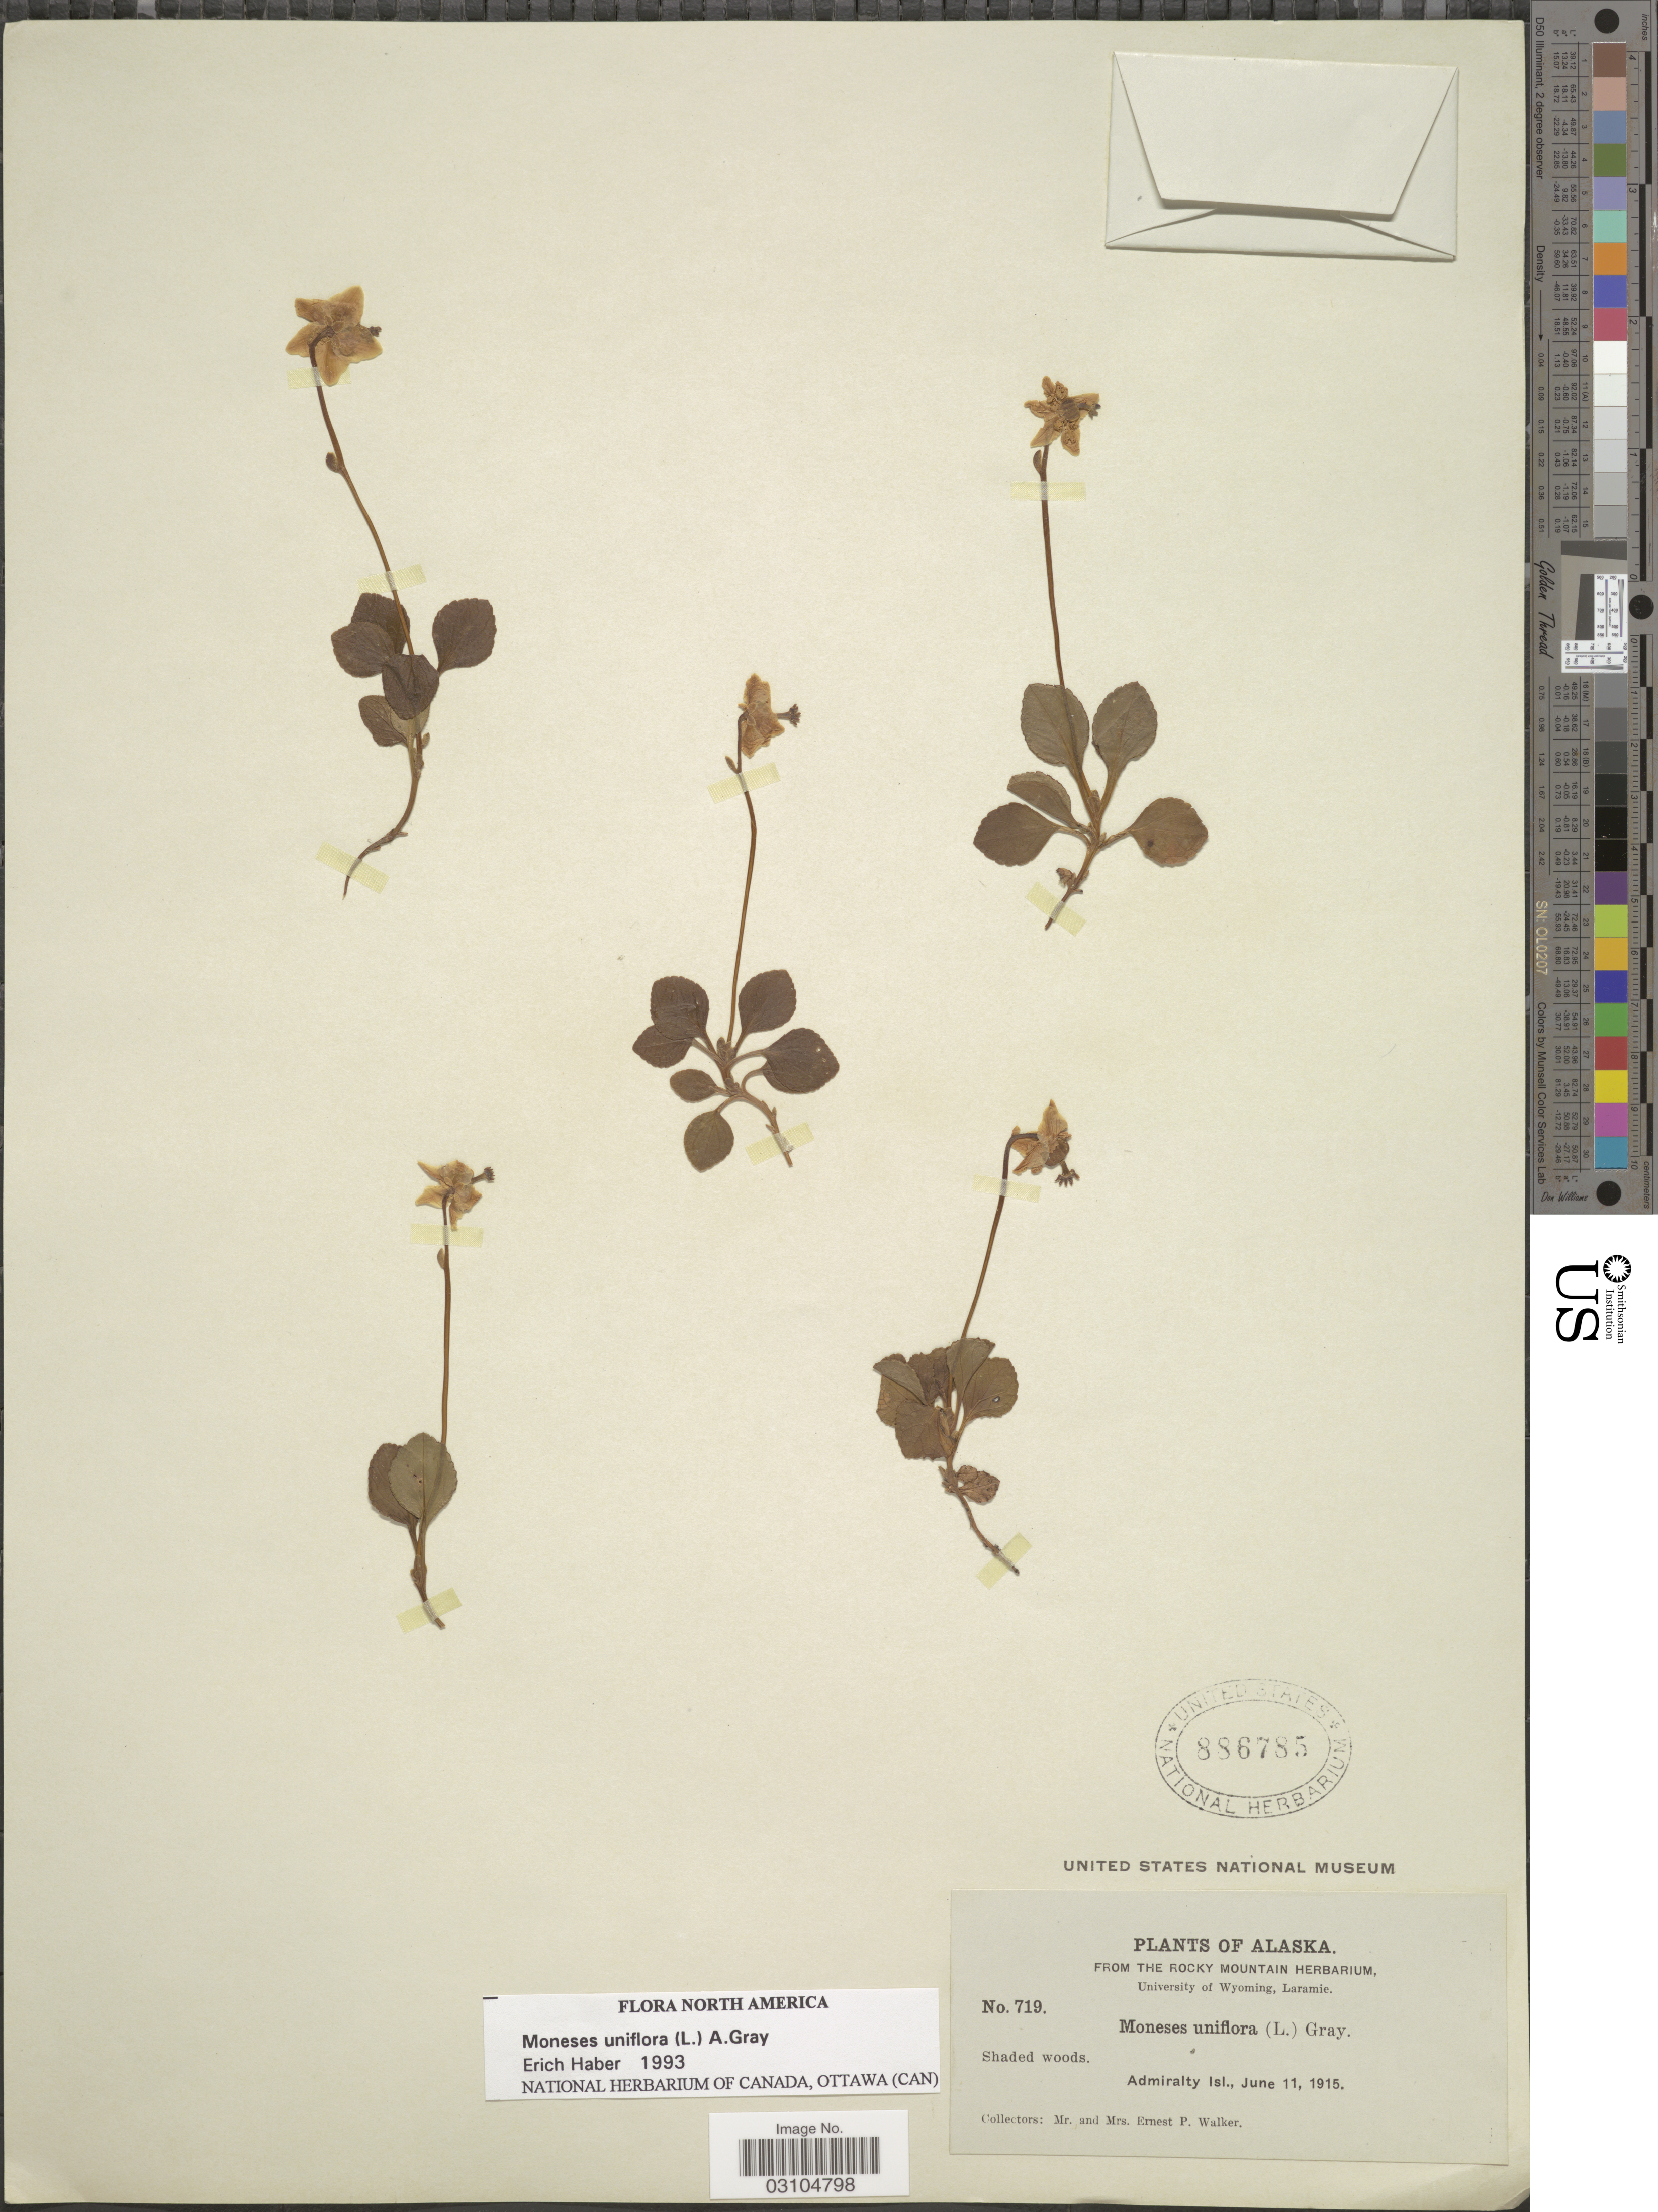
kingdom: Plantae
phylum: Tracheophyta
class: Magnoliopsida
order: Ericales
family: Ericaceae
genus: Moneses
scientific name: Moneses uniflora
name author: (L.) A. Gray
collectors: E. P. Walker & E. Walker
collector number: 719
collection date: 1915-06-11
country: United States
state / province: Alaska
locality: Admiralty Isl.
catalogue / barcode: US 886785